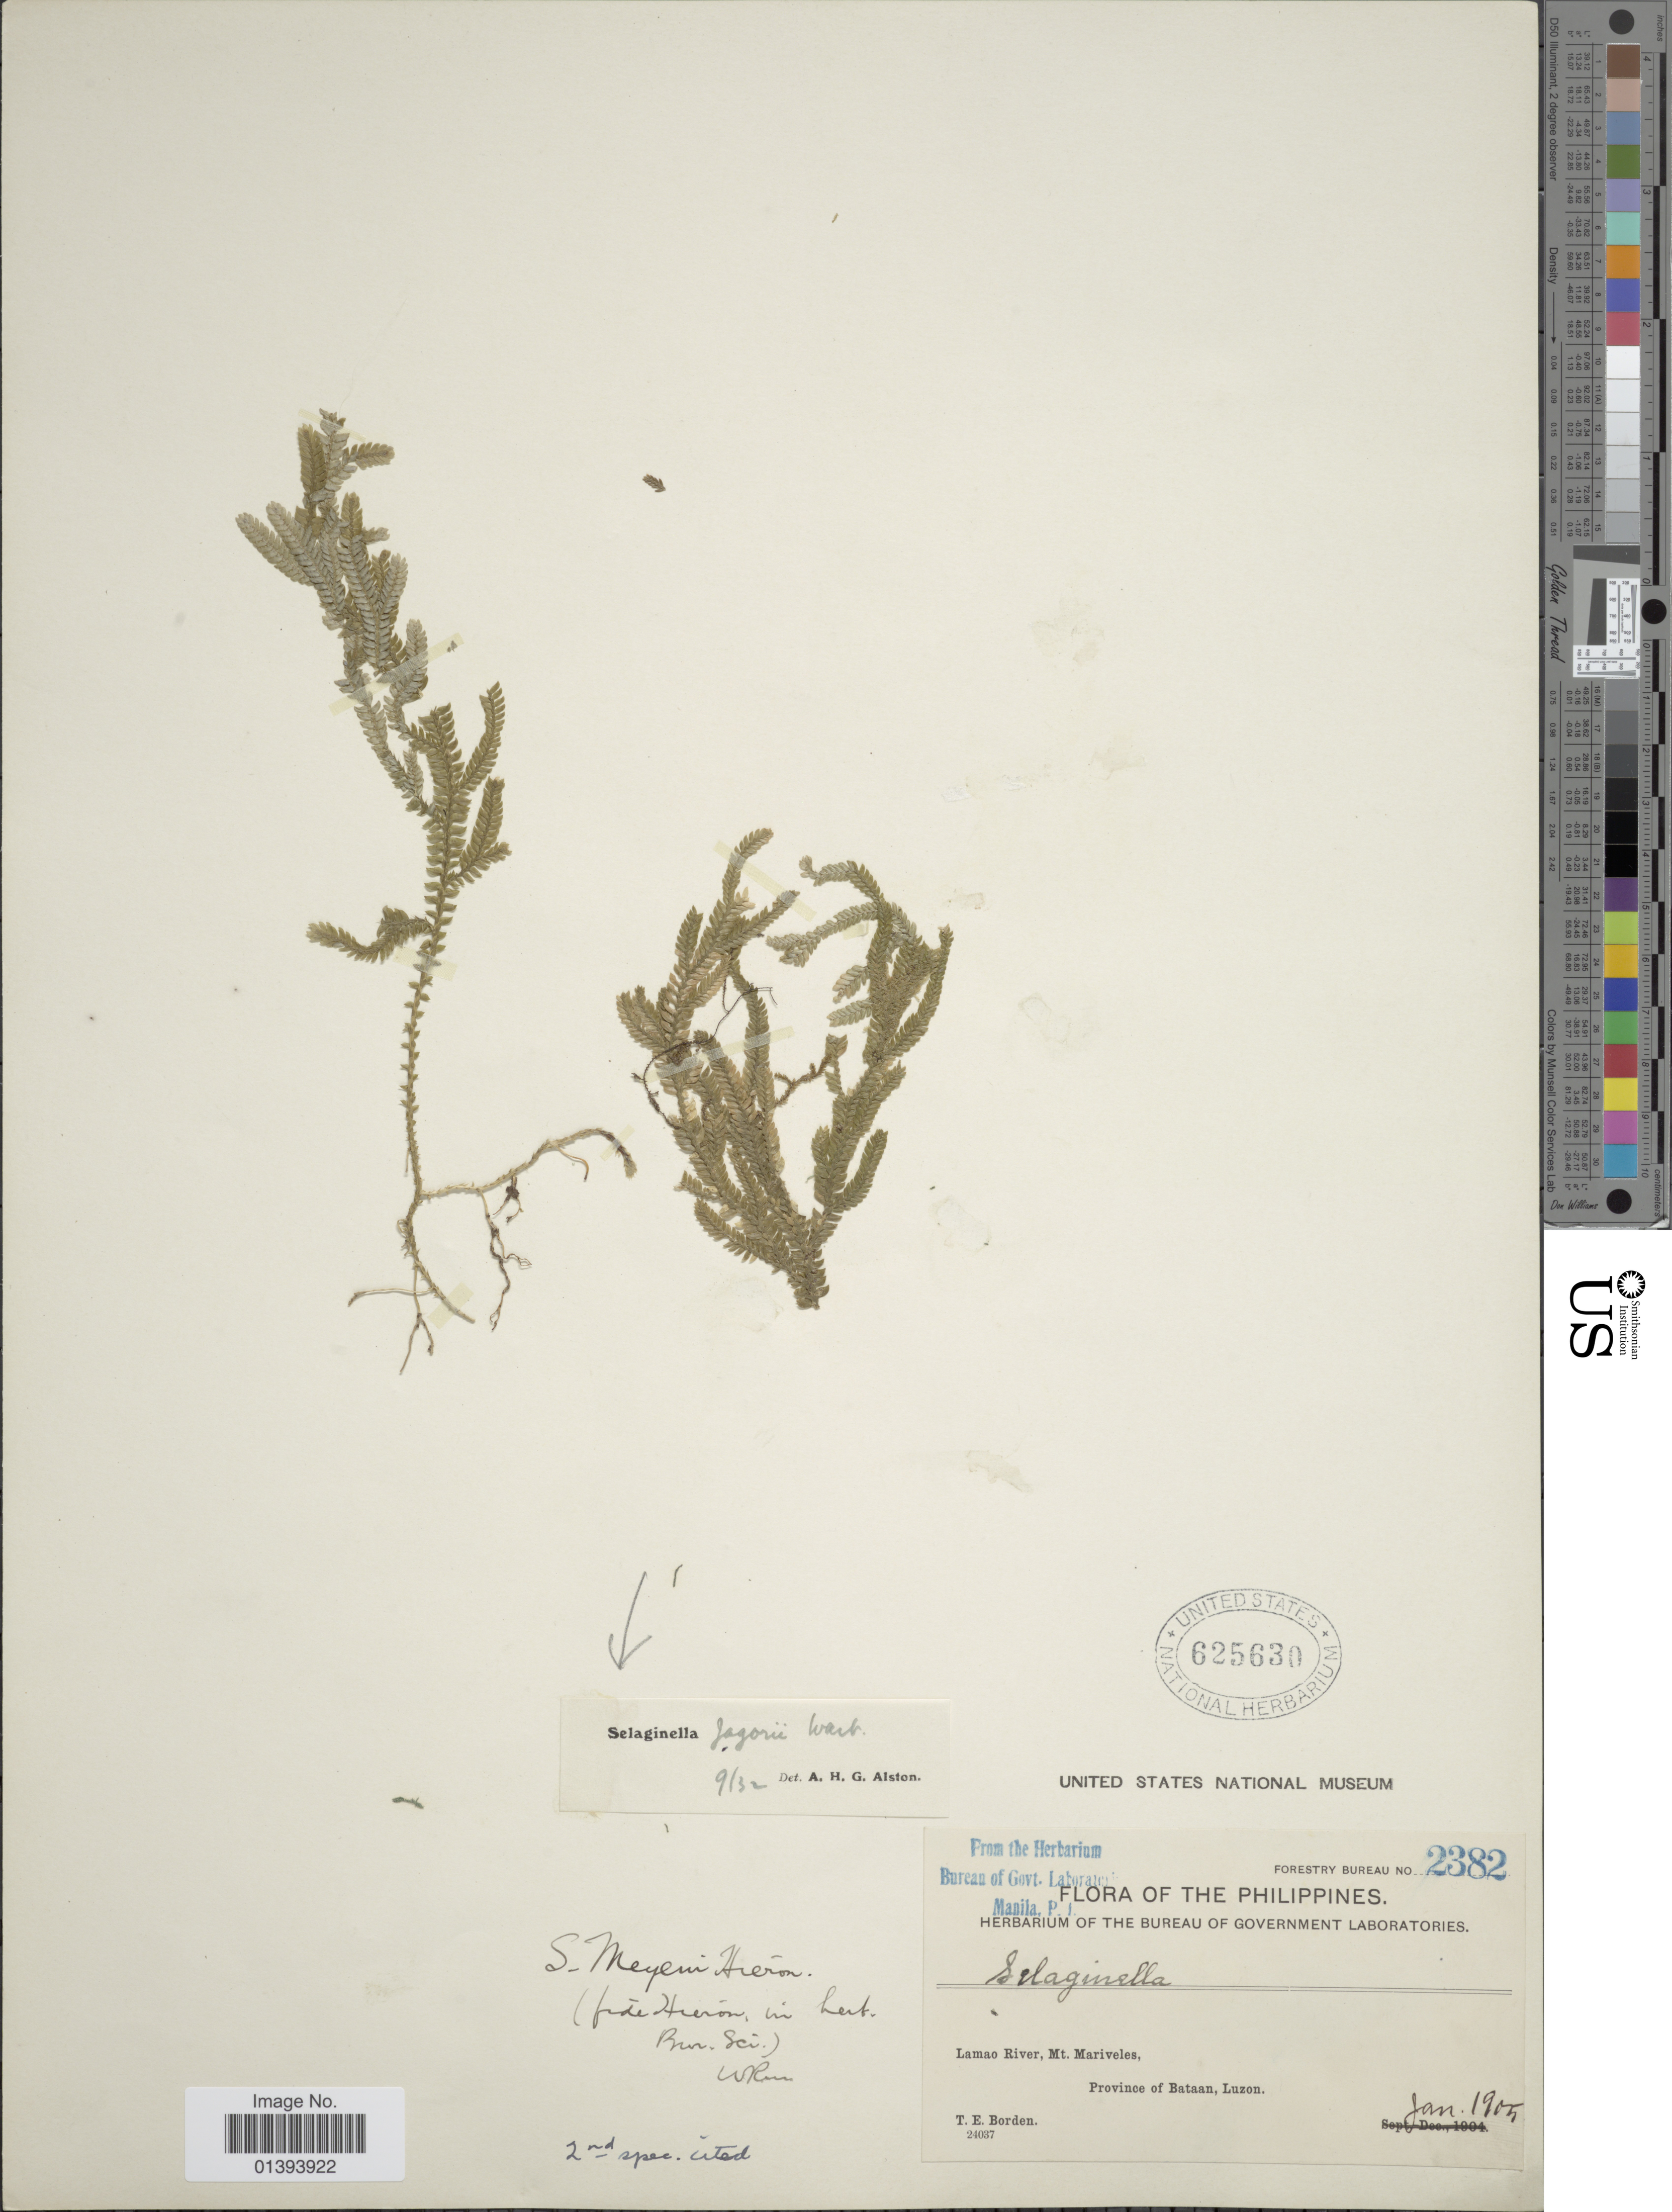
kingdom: Plantae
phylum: Tracheophyta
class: Lycopodiopsida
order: Selaginellales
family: Selaginellaceae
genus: Selaginella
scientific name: Selaginella jagorii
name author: Warb.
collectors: T. E. Borden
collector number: Forestry Bureau 2382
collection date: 1905-01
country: Philippines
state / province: Central Luzon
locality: Lamao River, Mt. Mariveles, Province of Bataan, Luzon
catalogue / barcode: US 625630